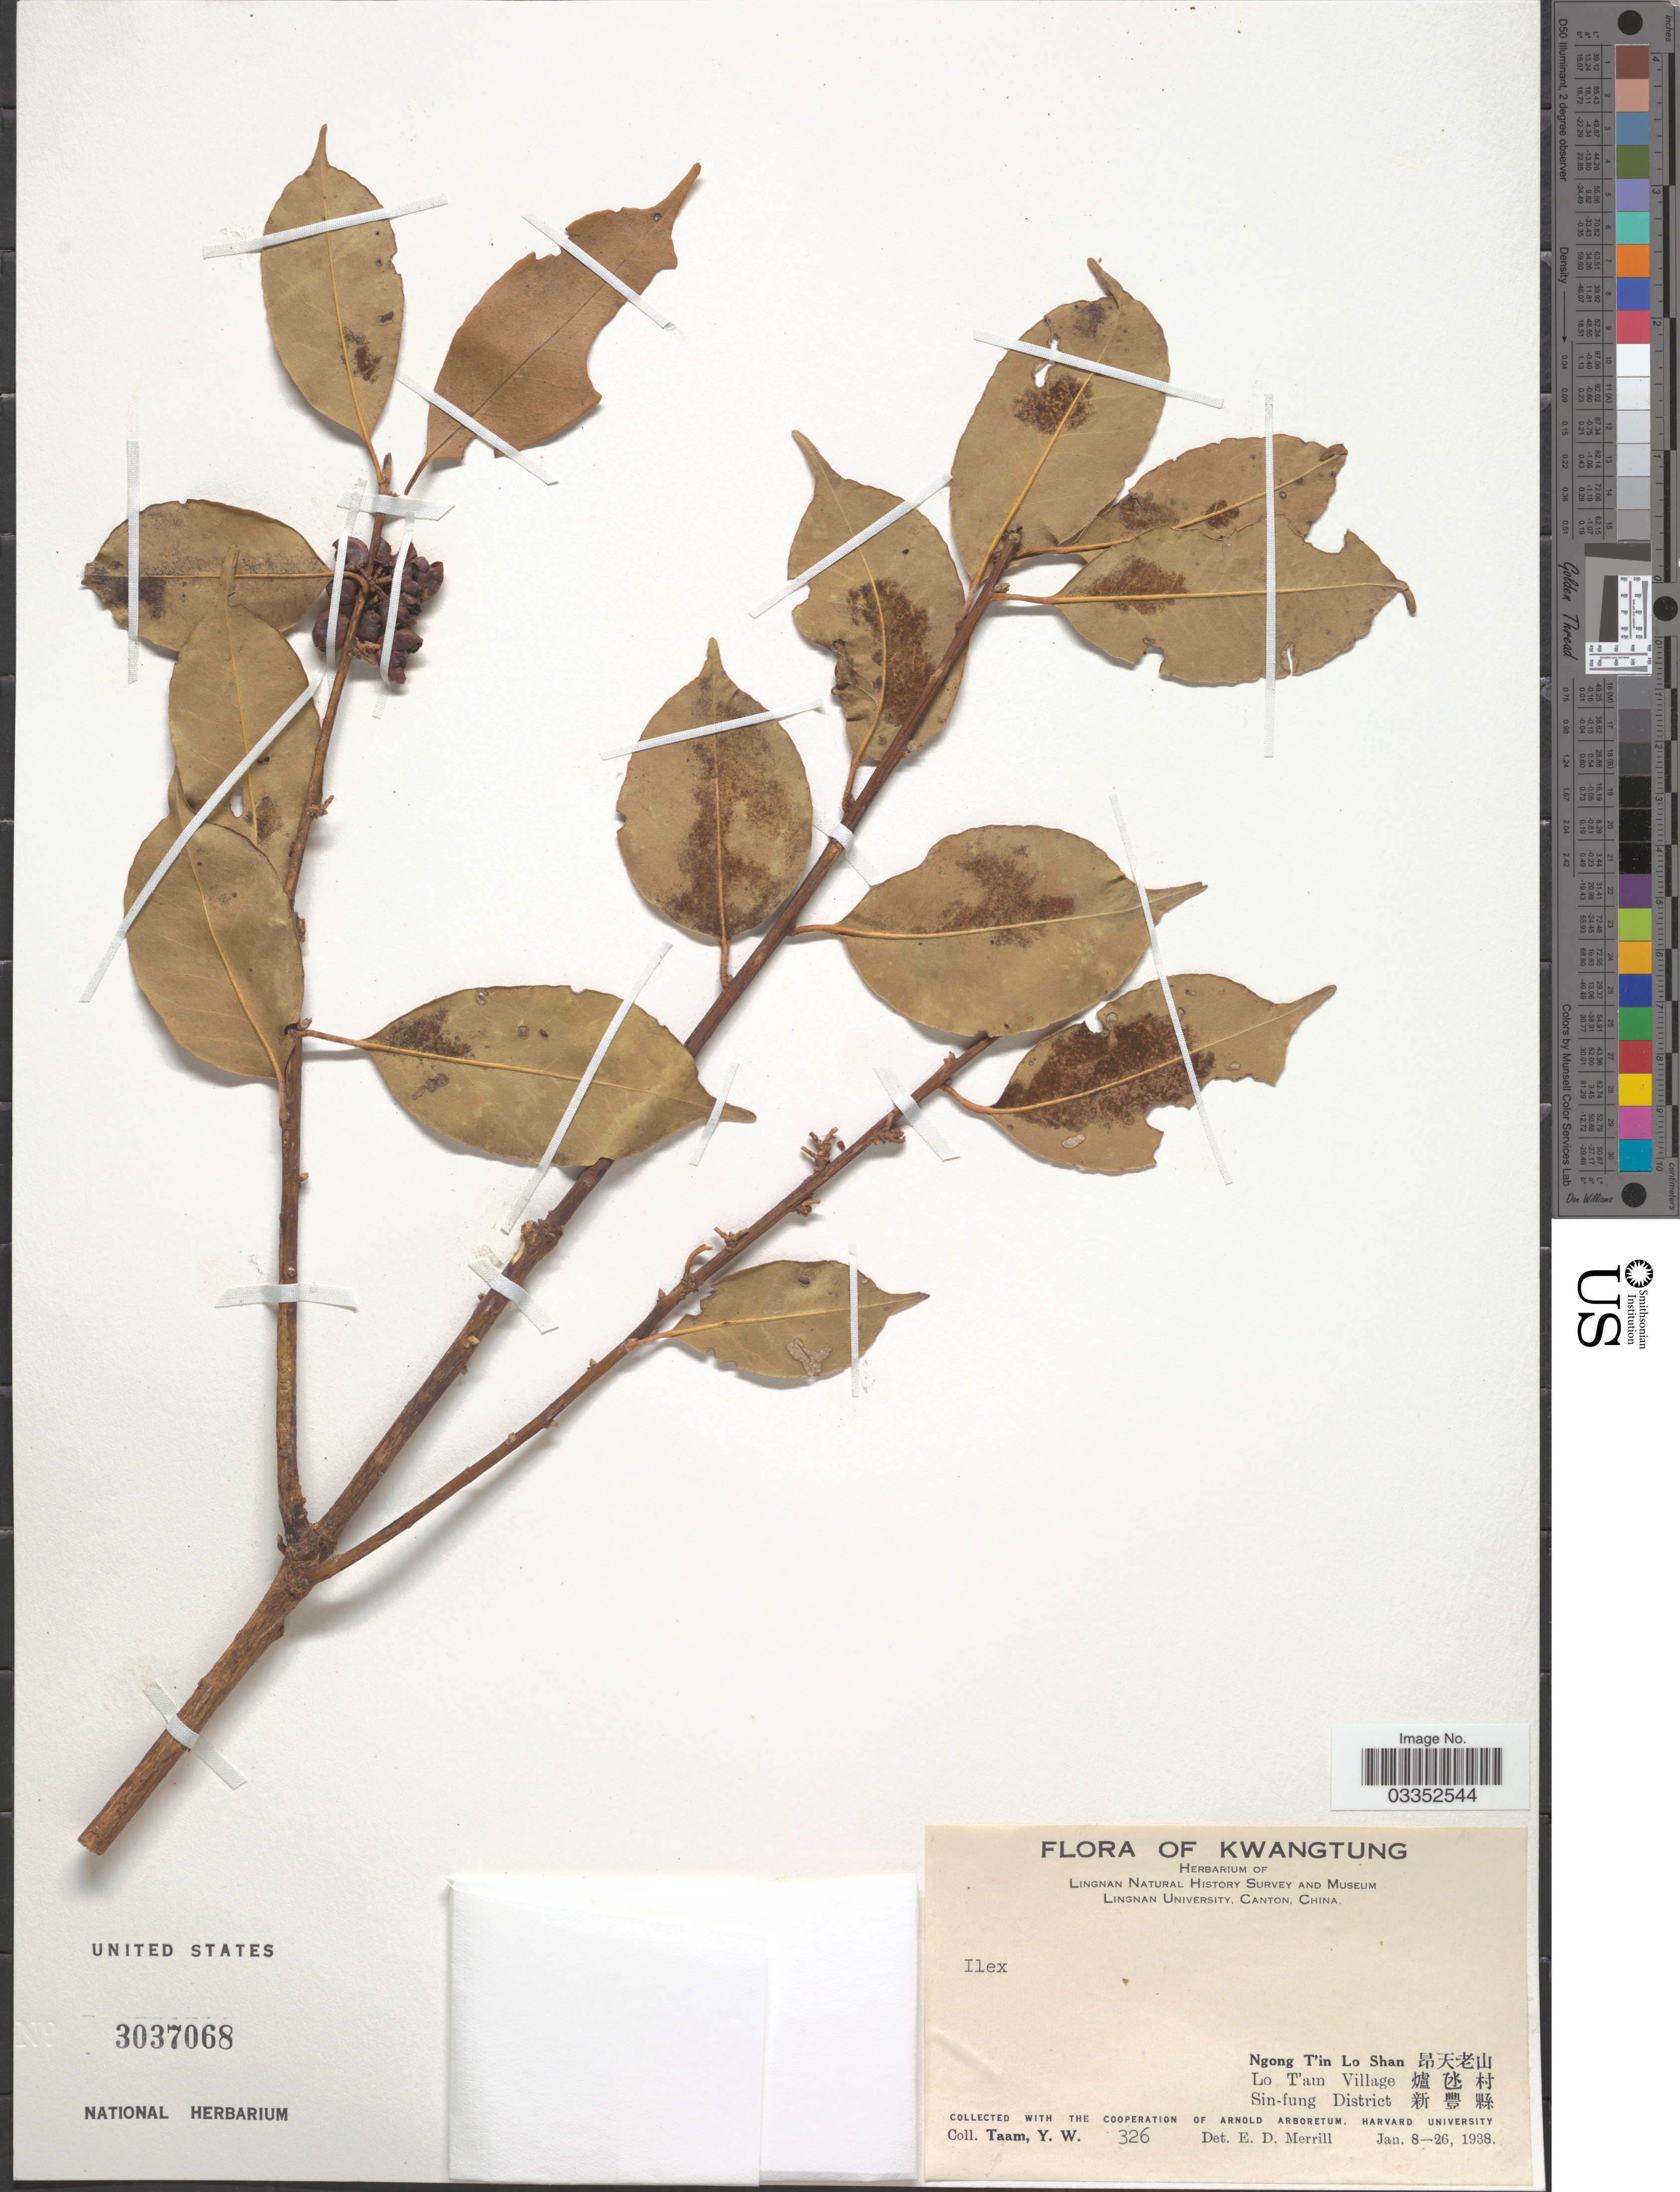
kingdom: Plantae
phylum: Tracheophyta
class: Magnoliopsida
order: Aquifoliales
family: Aquifoliaceae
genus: Ilex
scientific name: Ilex sp.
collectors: Y. W. Taam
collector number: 326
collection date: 1938-01-08/1938-01-26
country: China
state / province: Guangdong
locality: Kwangtung, Ngong T'in Lo Shan X, Lo T'am Village X, Sin-fung District X.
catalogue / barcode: US 3037068